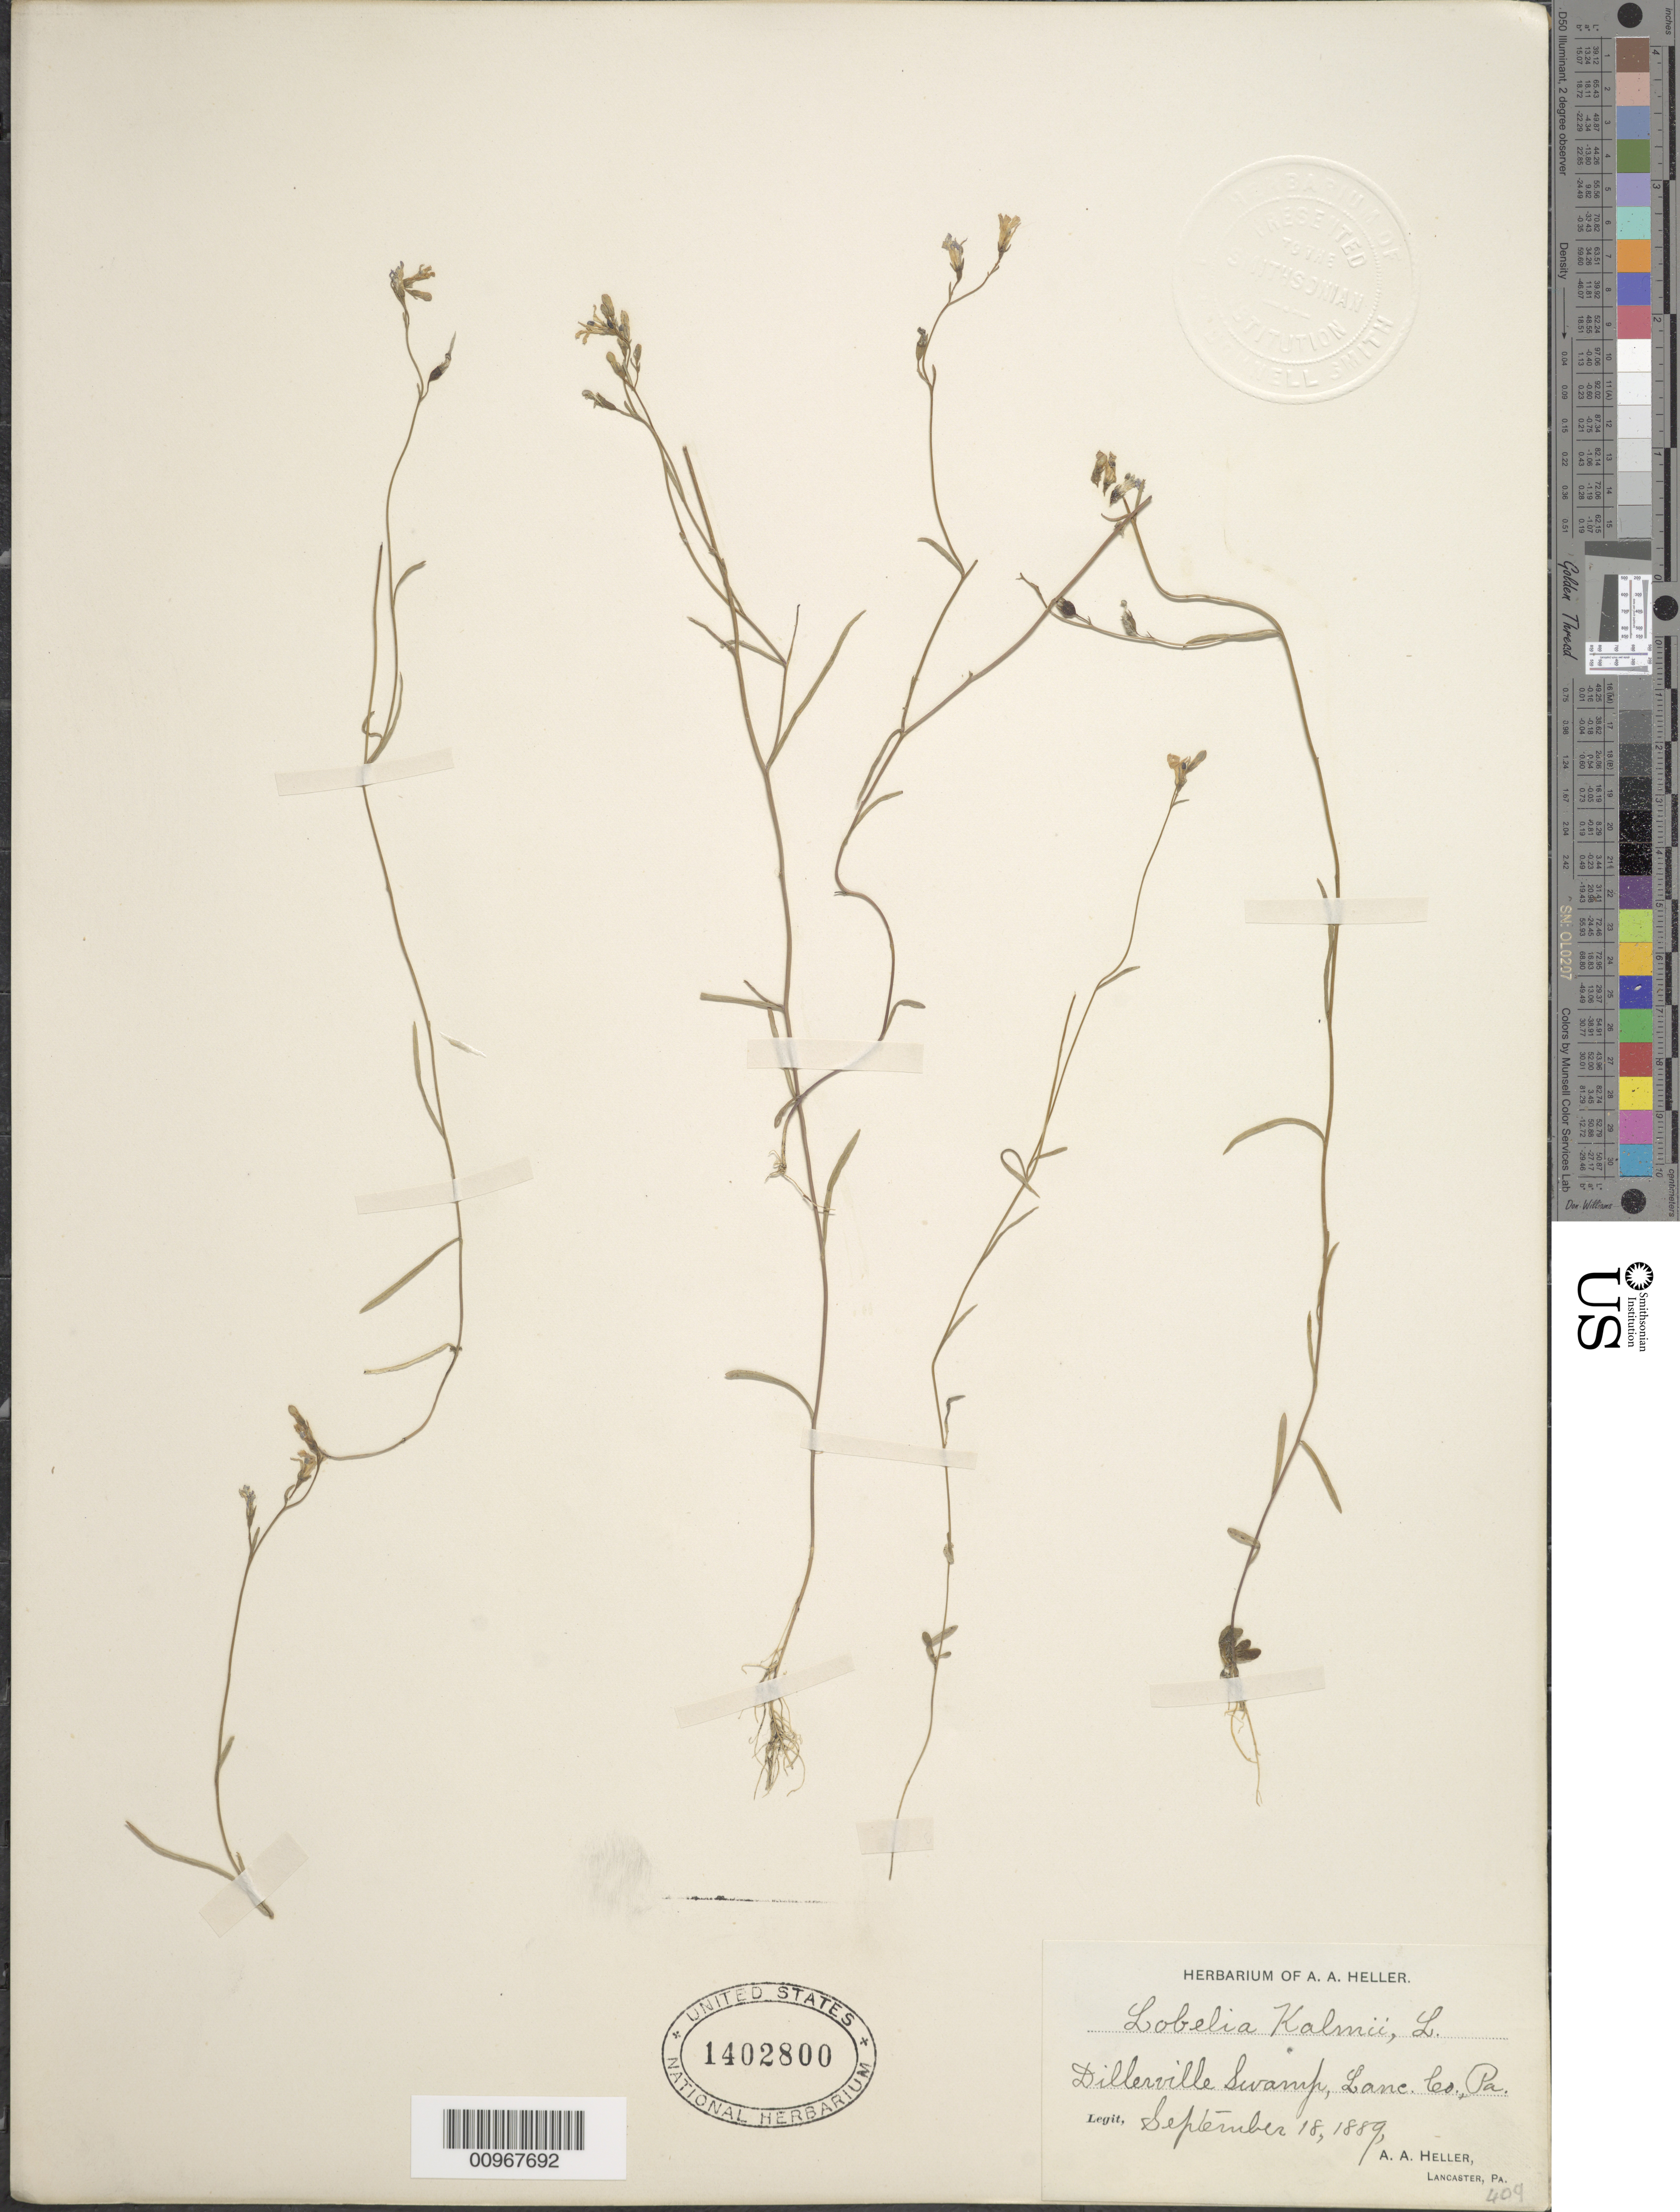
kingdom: Plantae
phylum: Tracheophyta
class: Magnoliopsida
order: Asterales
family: Campanulaceae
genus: Lobelia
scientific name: Lobelia kalmii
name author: L.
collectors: A. A. Heller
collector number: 409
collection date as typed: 18 Sep 1889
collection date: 1889-09-18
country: United States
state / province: Pennsylvania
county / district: Lancaster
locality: Dillerville Swamp, Lancaster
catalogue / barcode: US 1402800